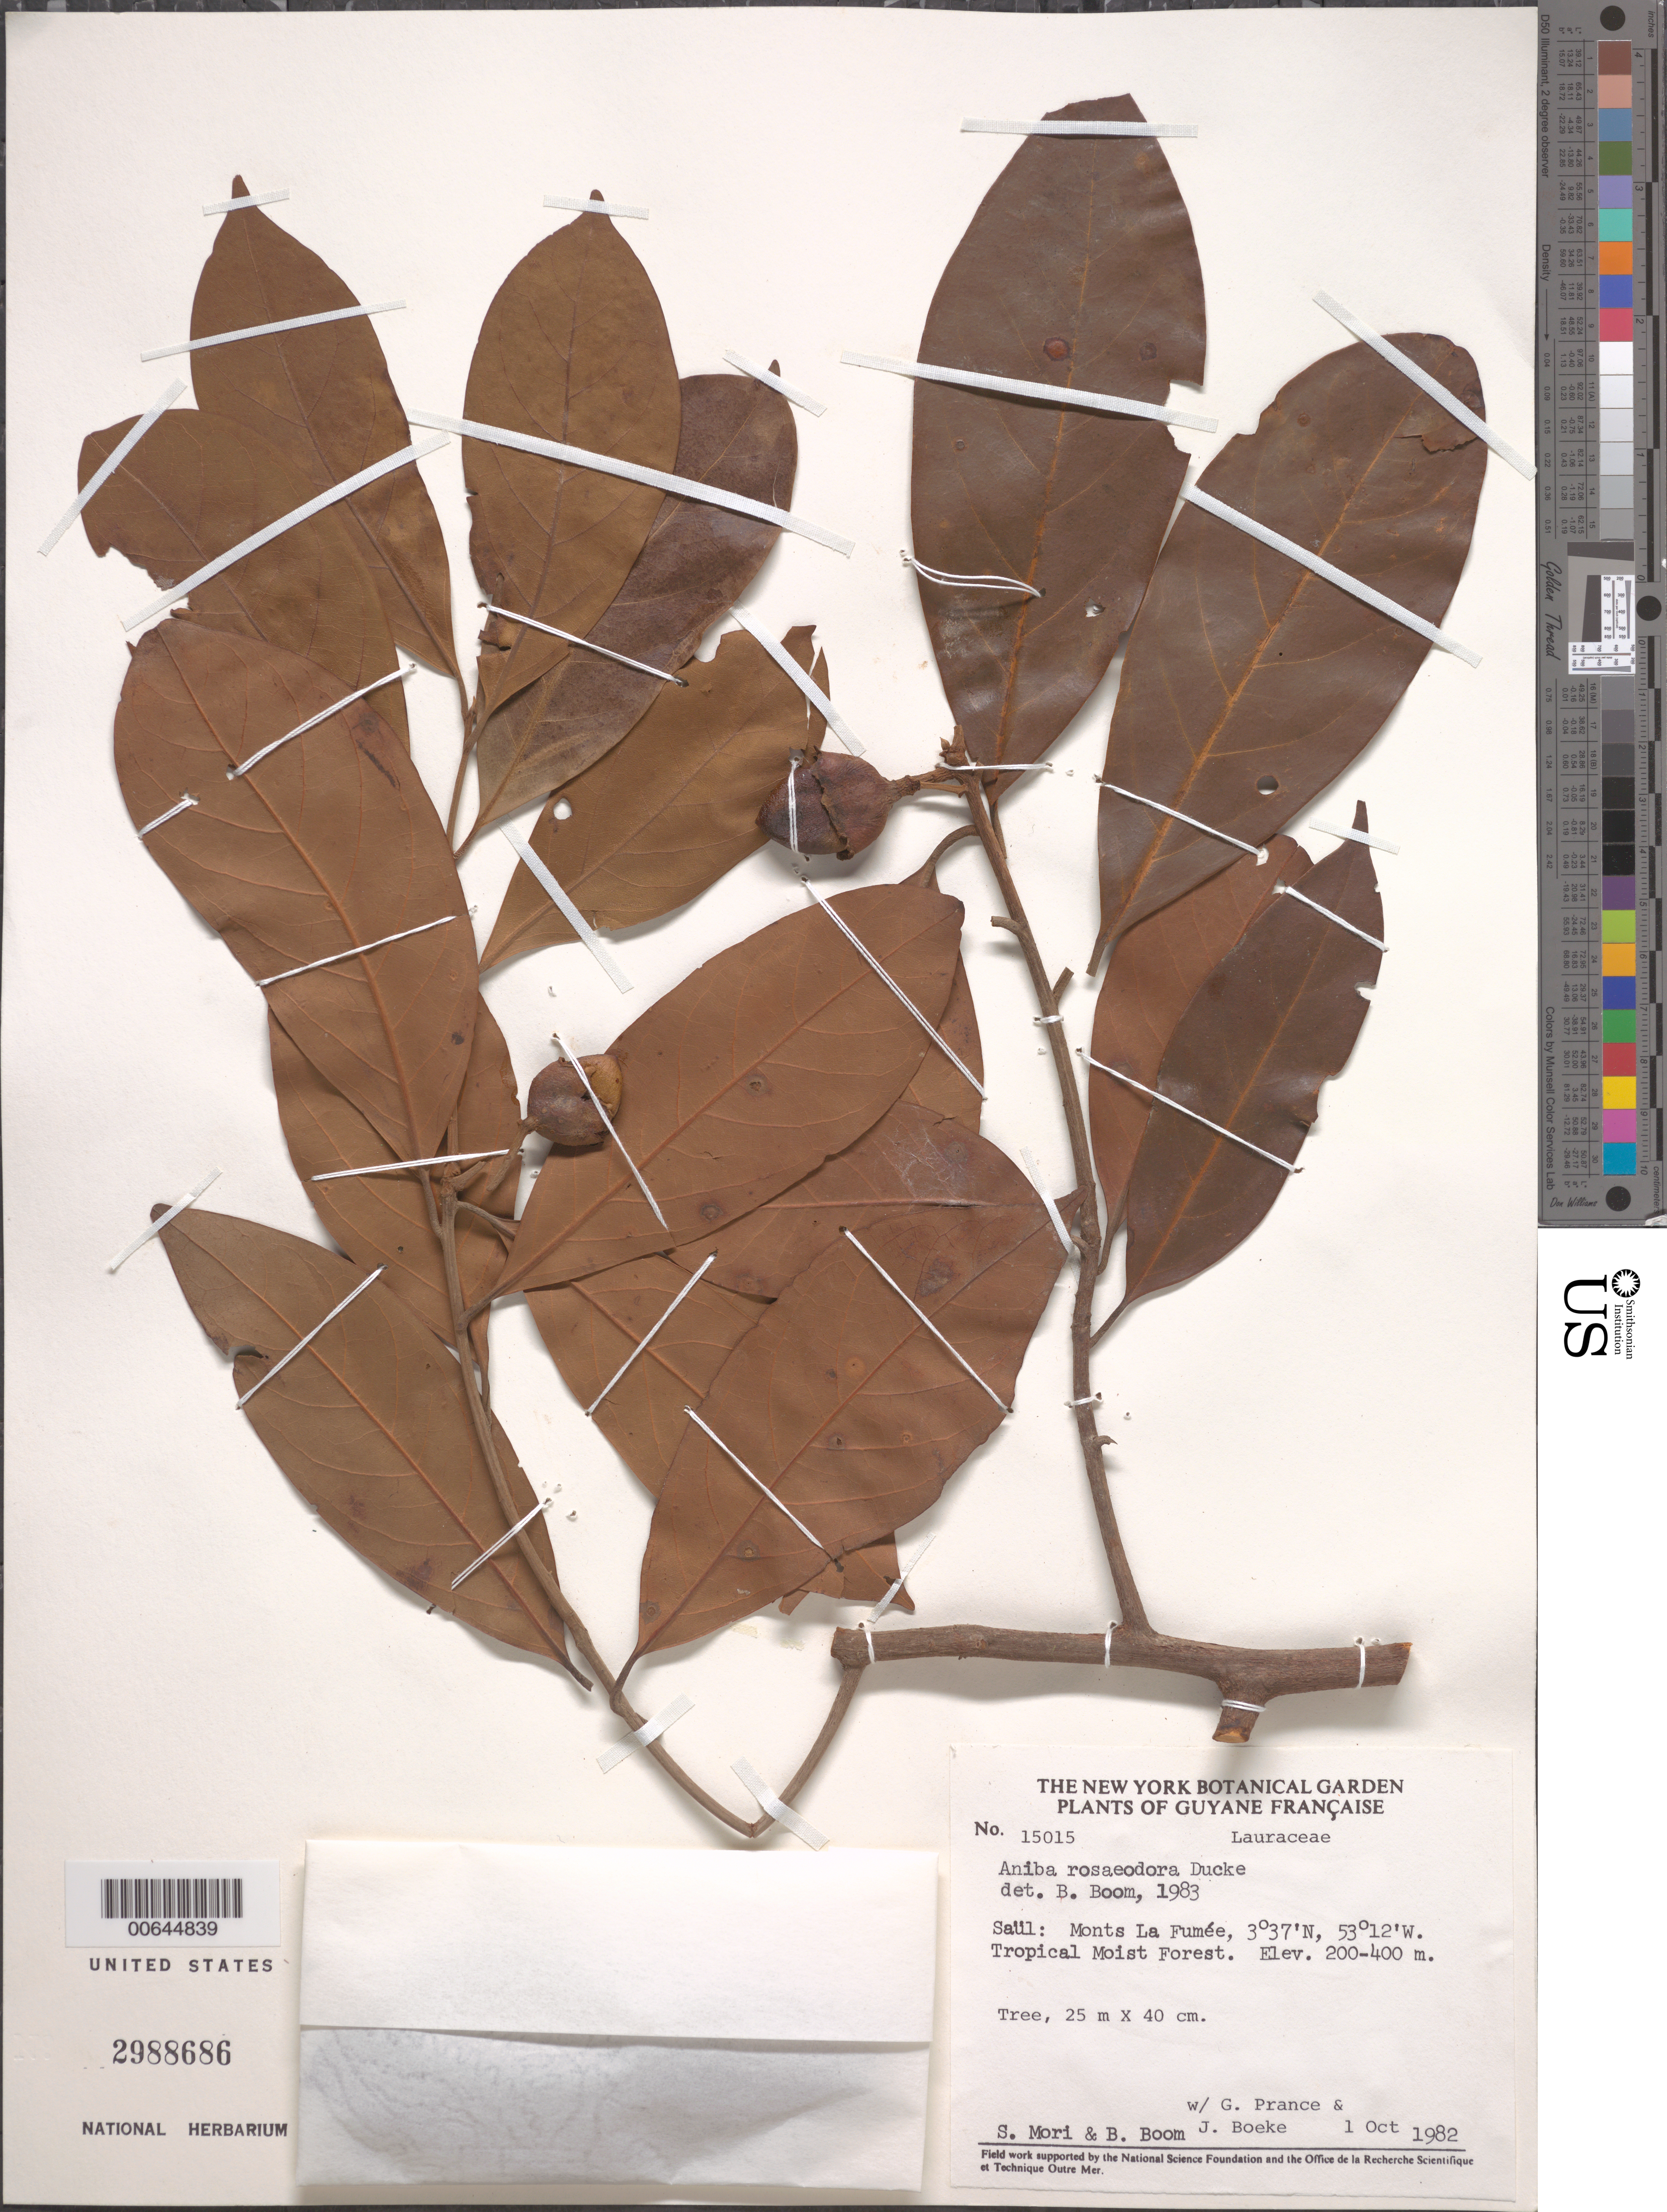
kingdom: Plantae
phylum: Tracheophyta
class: Magnoliopsida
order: Laurales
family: Lauraceae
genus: Aniba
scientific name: Aniba rosaeodora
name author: Ducke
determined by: Boom, B. M.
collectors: S. Mori, B. M. Boom, G. T. Prance & J. D. Boeke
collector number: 15015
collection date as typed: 1-Oct-82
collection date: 1982-10-01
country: French Guiana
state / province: Saint-Laurent-du-Maroni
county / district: Saül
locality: Saül, Monts La Fumée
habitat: Tropical moist forest.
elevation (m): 200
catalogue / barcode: US 2988686